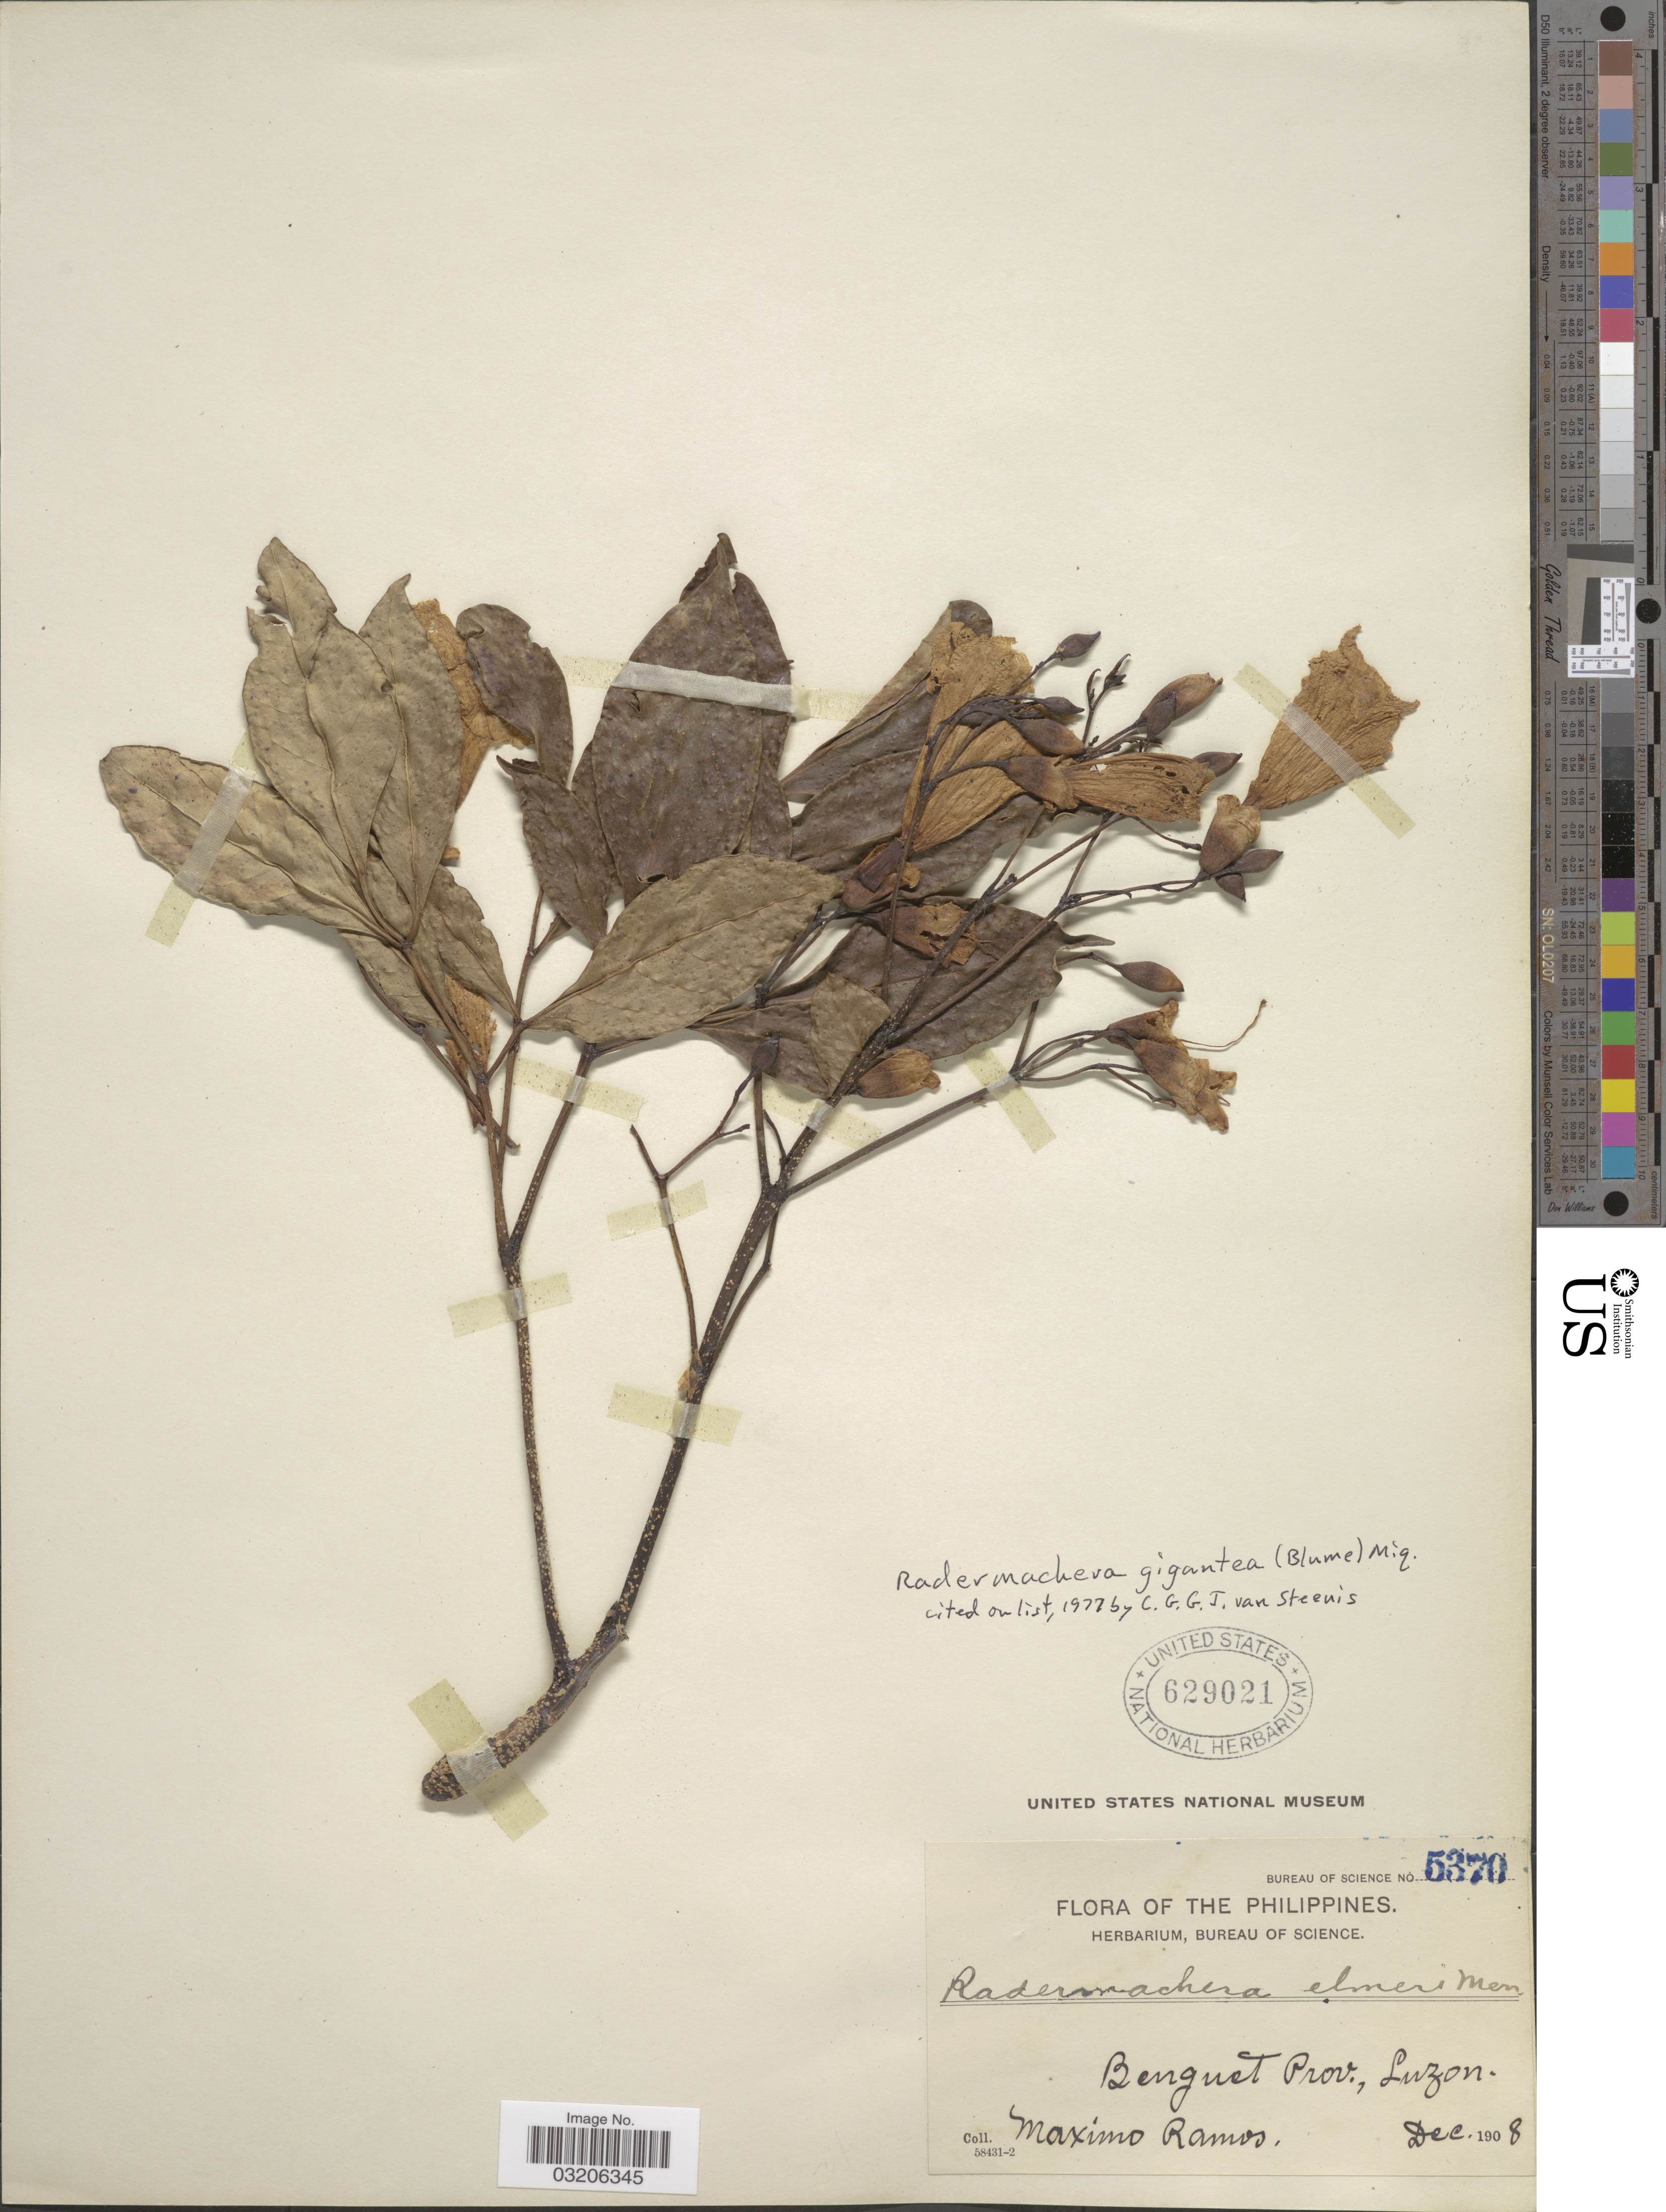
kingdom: Plantae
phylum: Tracheophyta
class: Magnoliopsida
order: Lamiales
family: Bignoniaceae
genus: Radermachera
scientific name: Radermachera gigantea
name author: (Blume) Miq.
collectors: M. Ramos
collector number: Bureau of Science 5370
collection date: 1908-12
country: Philippines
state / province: Cordillera (Administrative Region)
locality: Benguet Prov., Luzon.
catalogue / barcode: US 629021